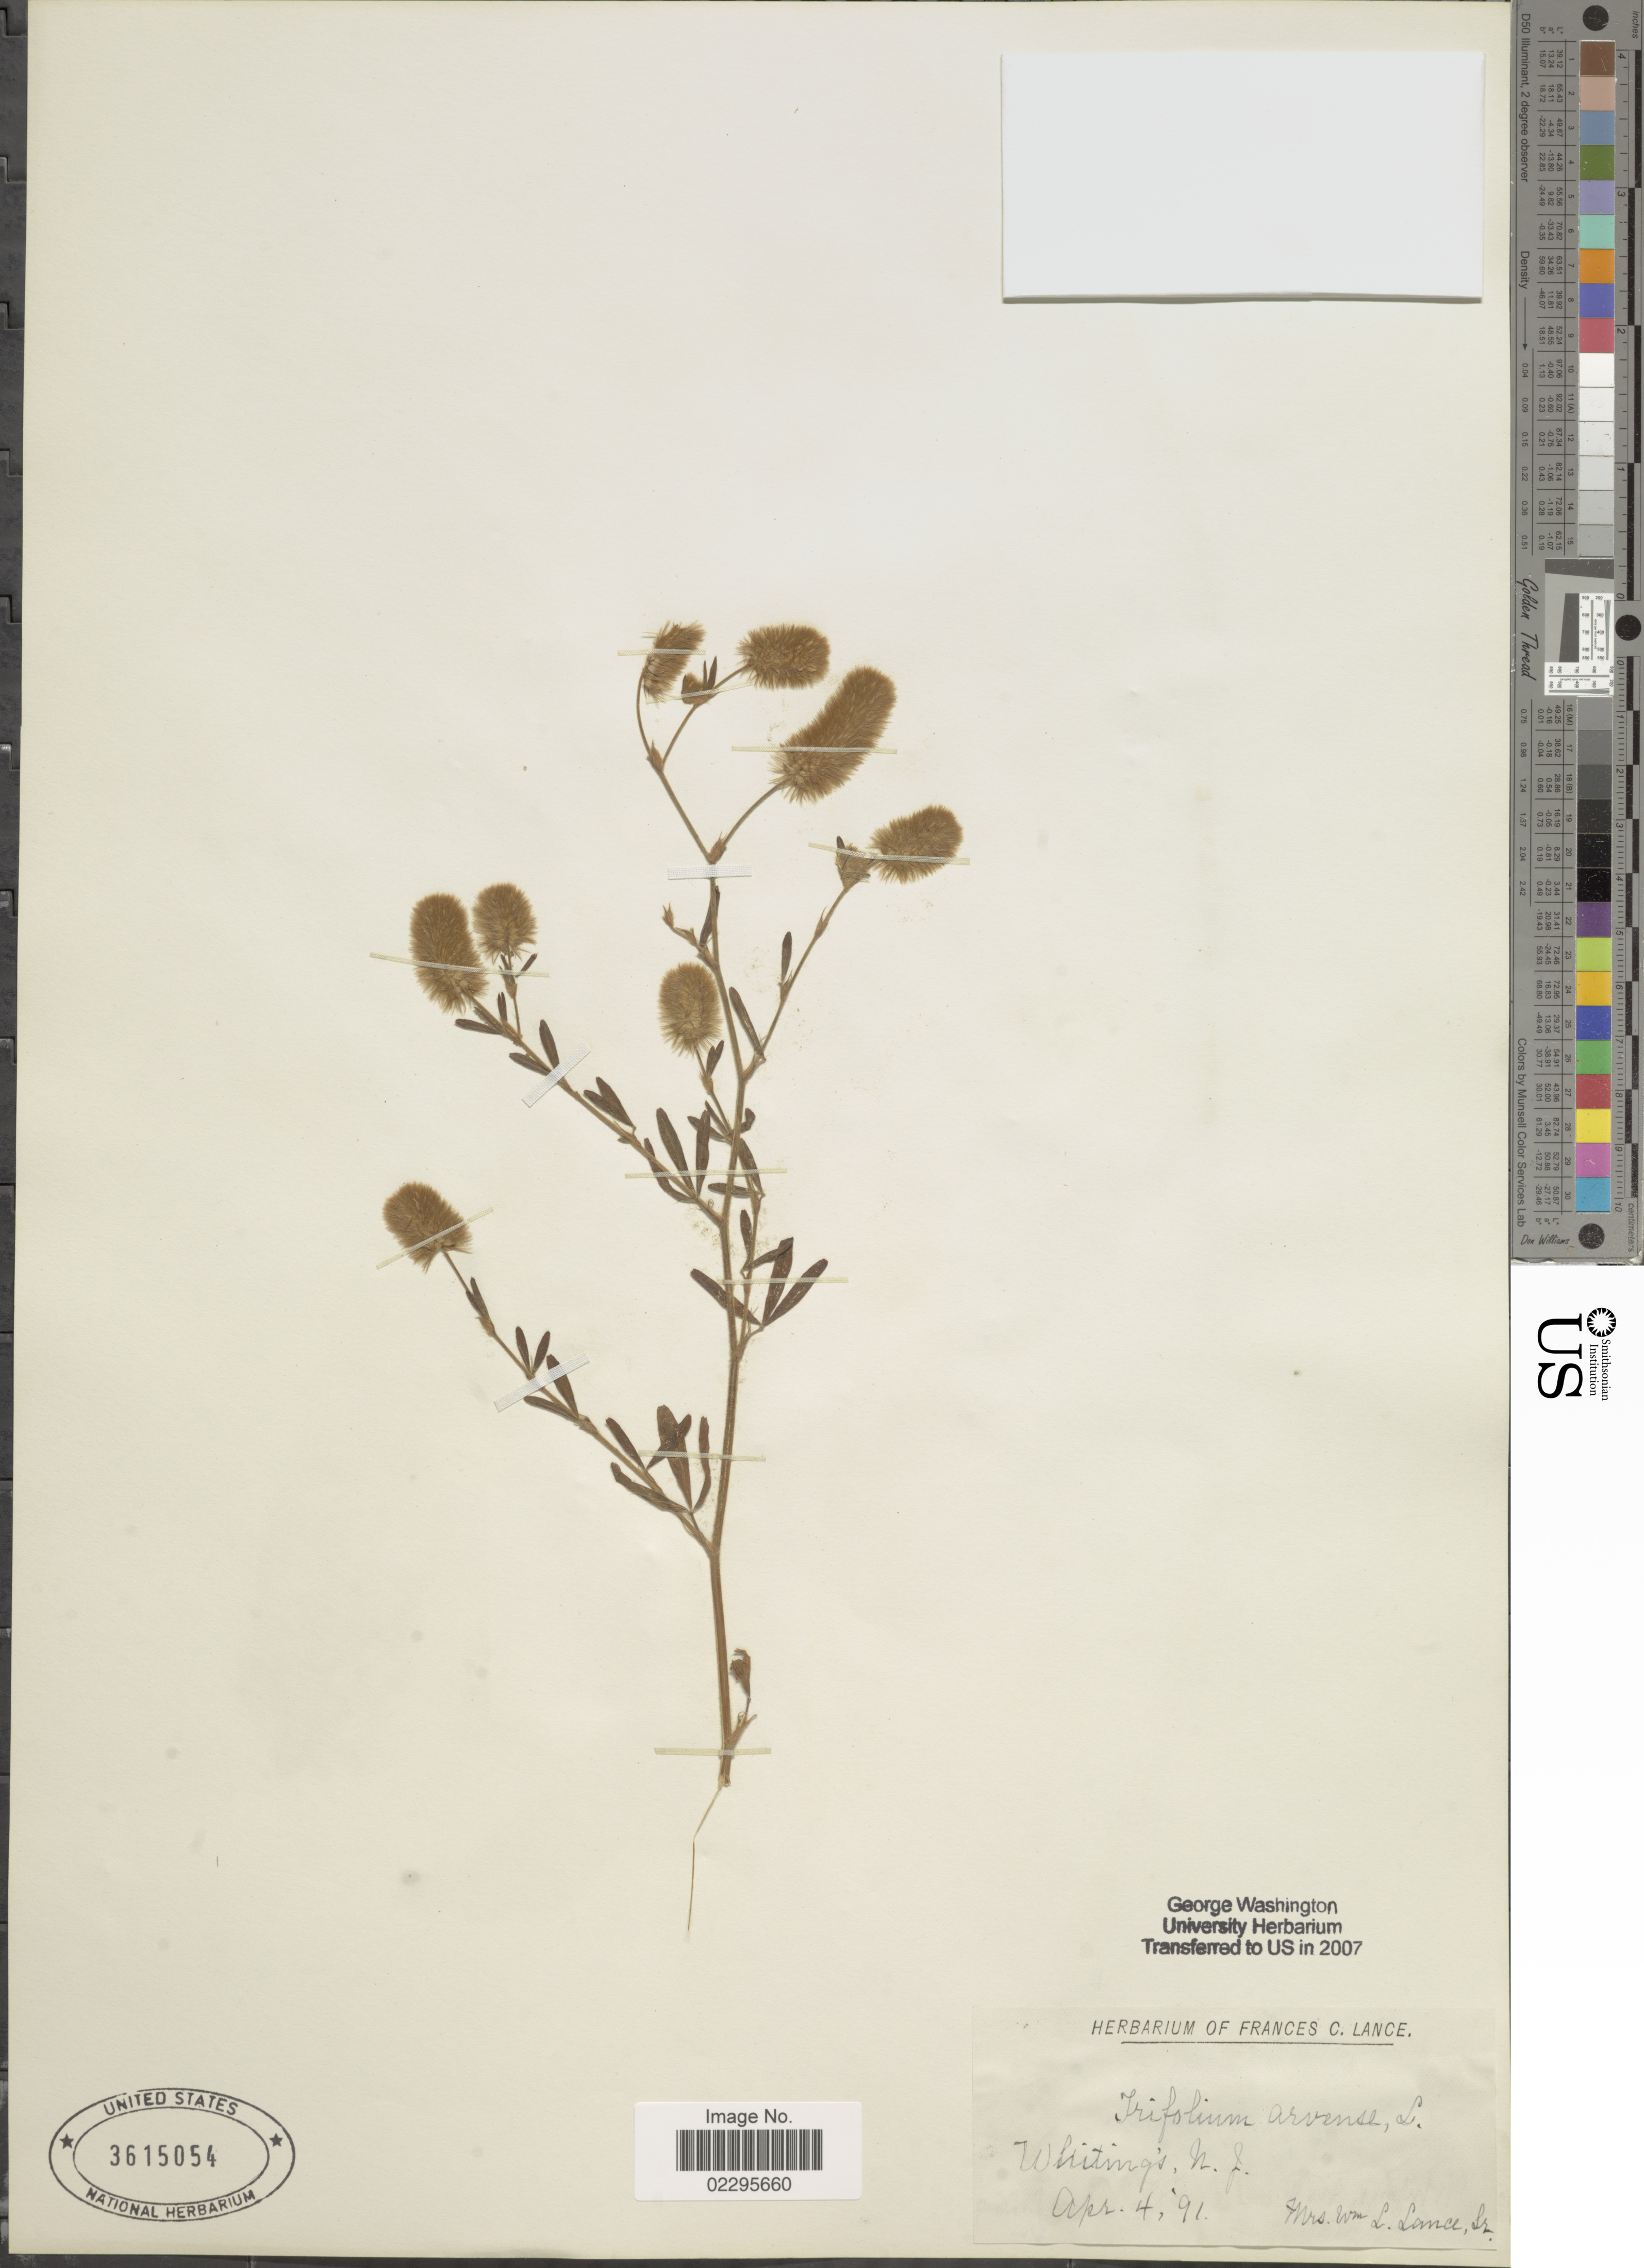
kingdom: Plantae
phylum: Tracheophyta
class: Magnoliopsida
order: Fabales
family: Fabaceae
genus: Trifolium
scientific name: Trifolium arvense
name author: L.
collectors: W. Lance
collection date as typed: Transcribed d/m/y: 4/4/91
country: United States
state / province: New Jersey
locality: Whitings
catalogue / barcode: US 3615054